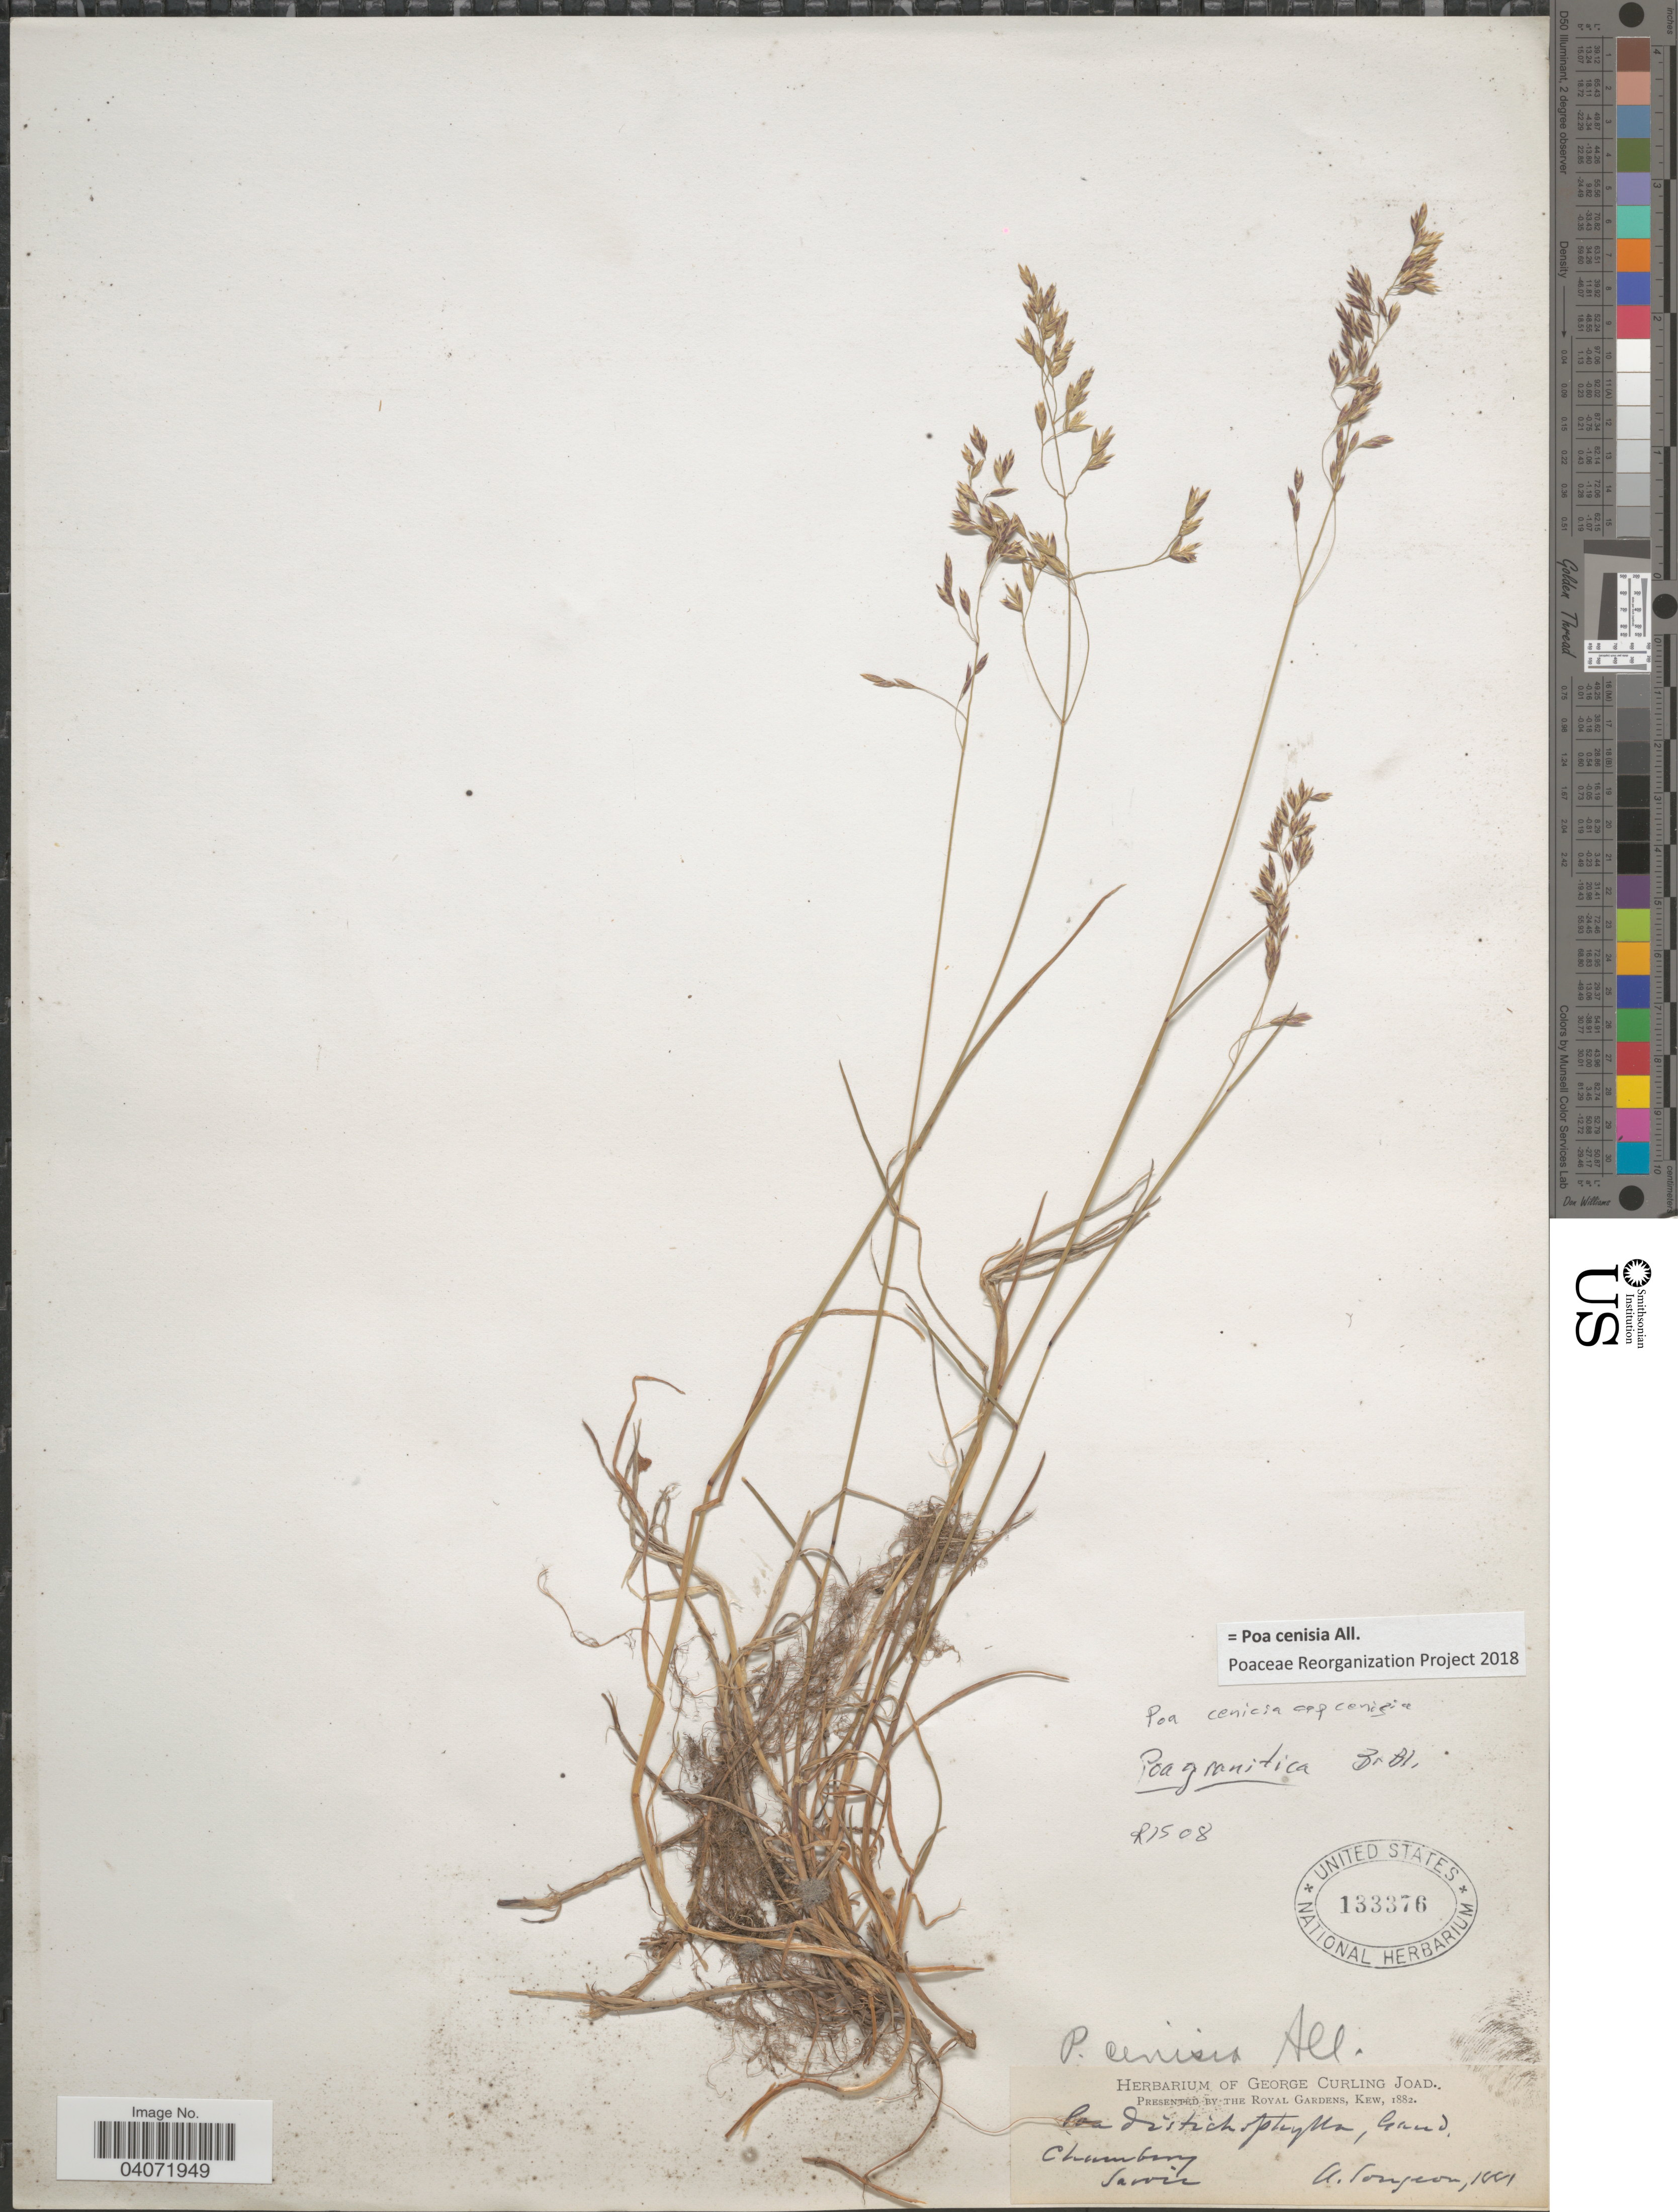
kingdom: Plantae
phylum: Tracheophyta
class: Liliopsida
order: Poales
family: Poaceae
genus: Poa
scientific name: Poa cenisia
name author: All.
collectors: A. Songeon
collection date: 1881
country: France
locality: Chambery. Savoie.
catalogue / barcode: US 133376